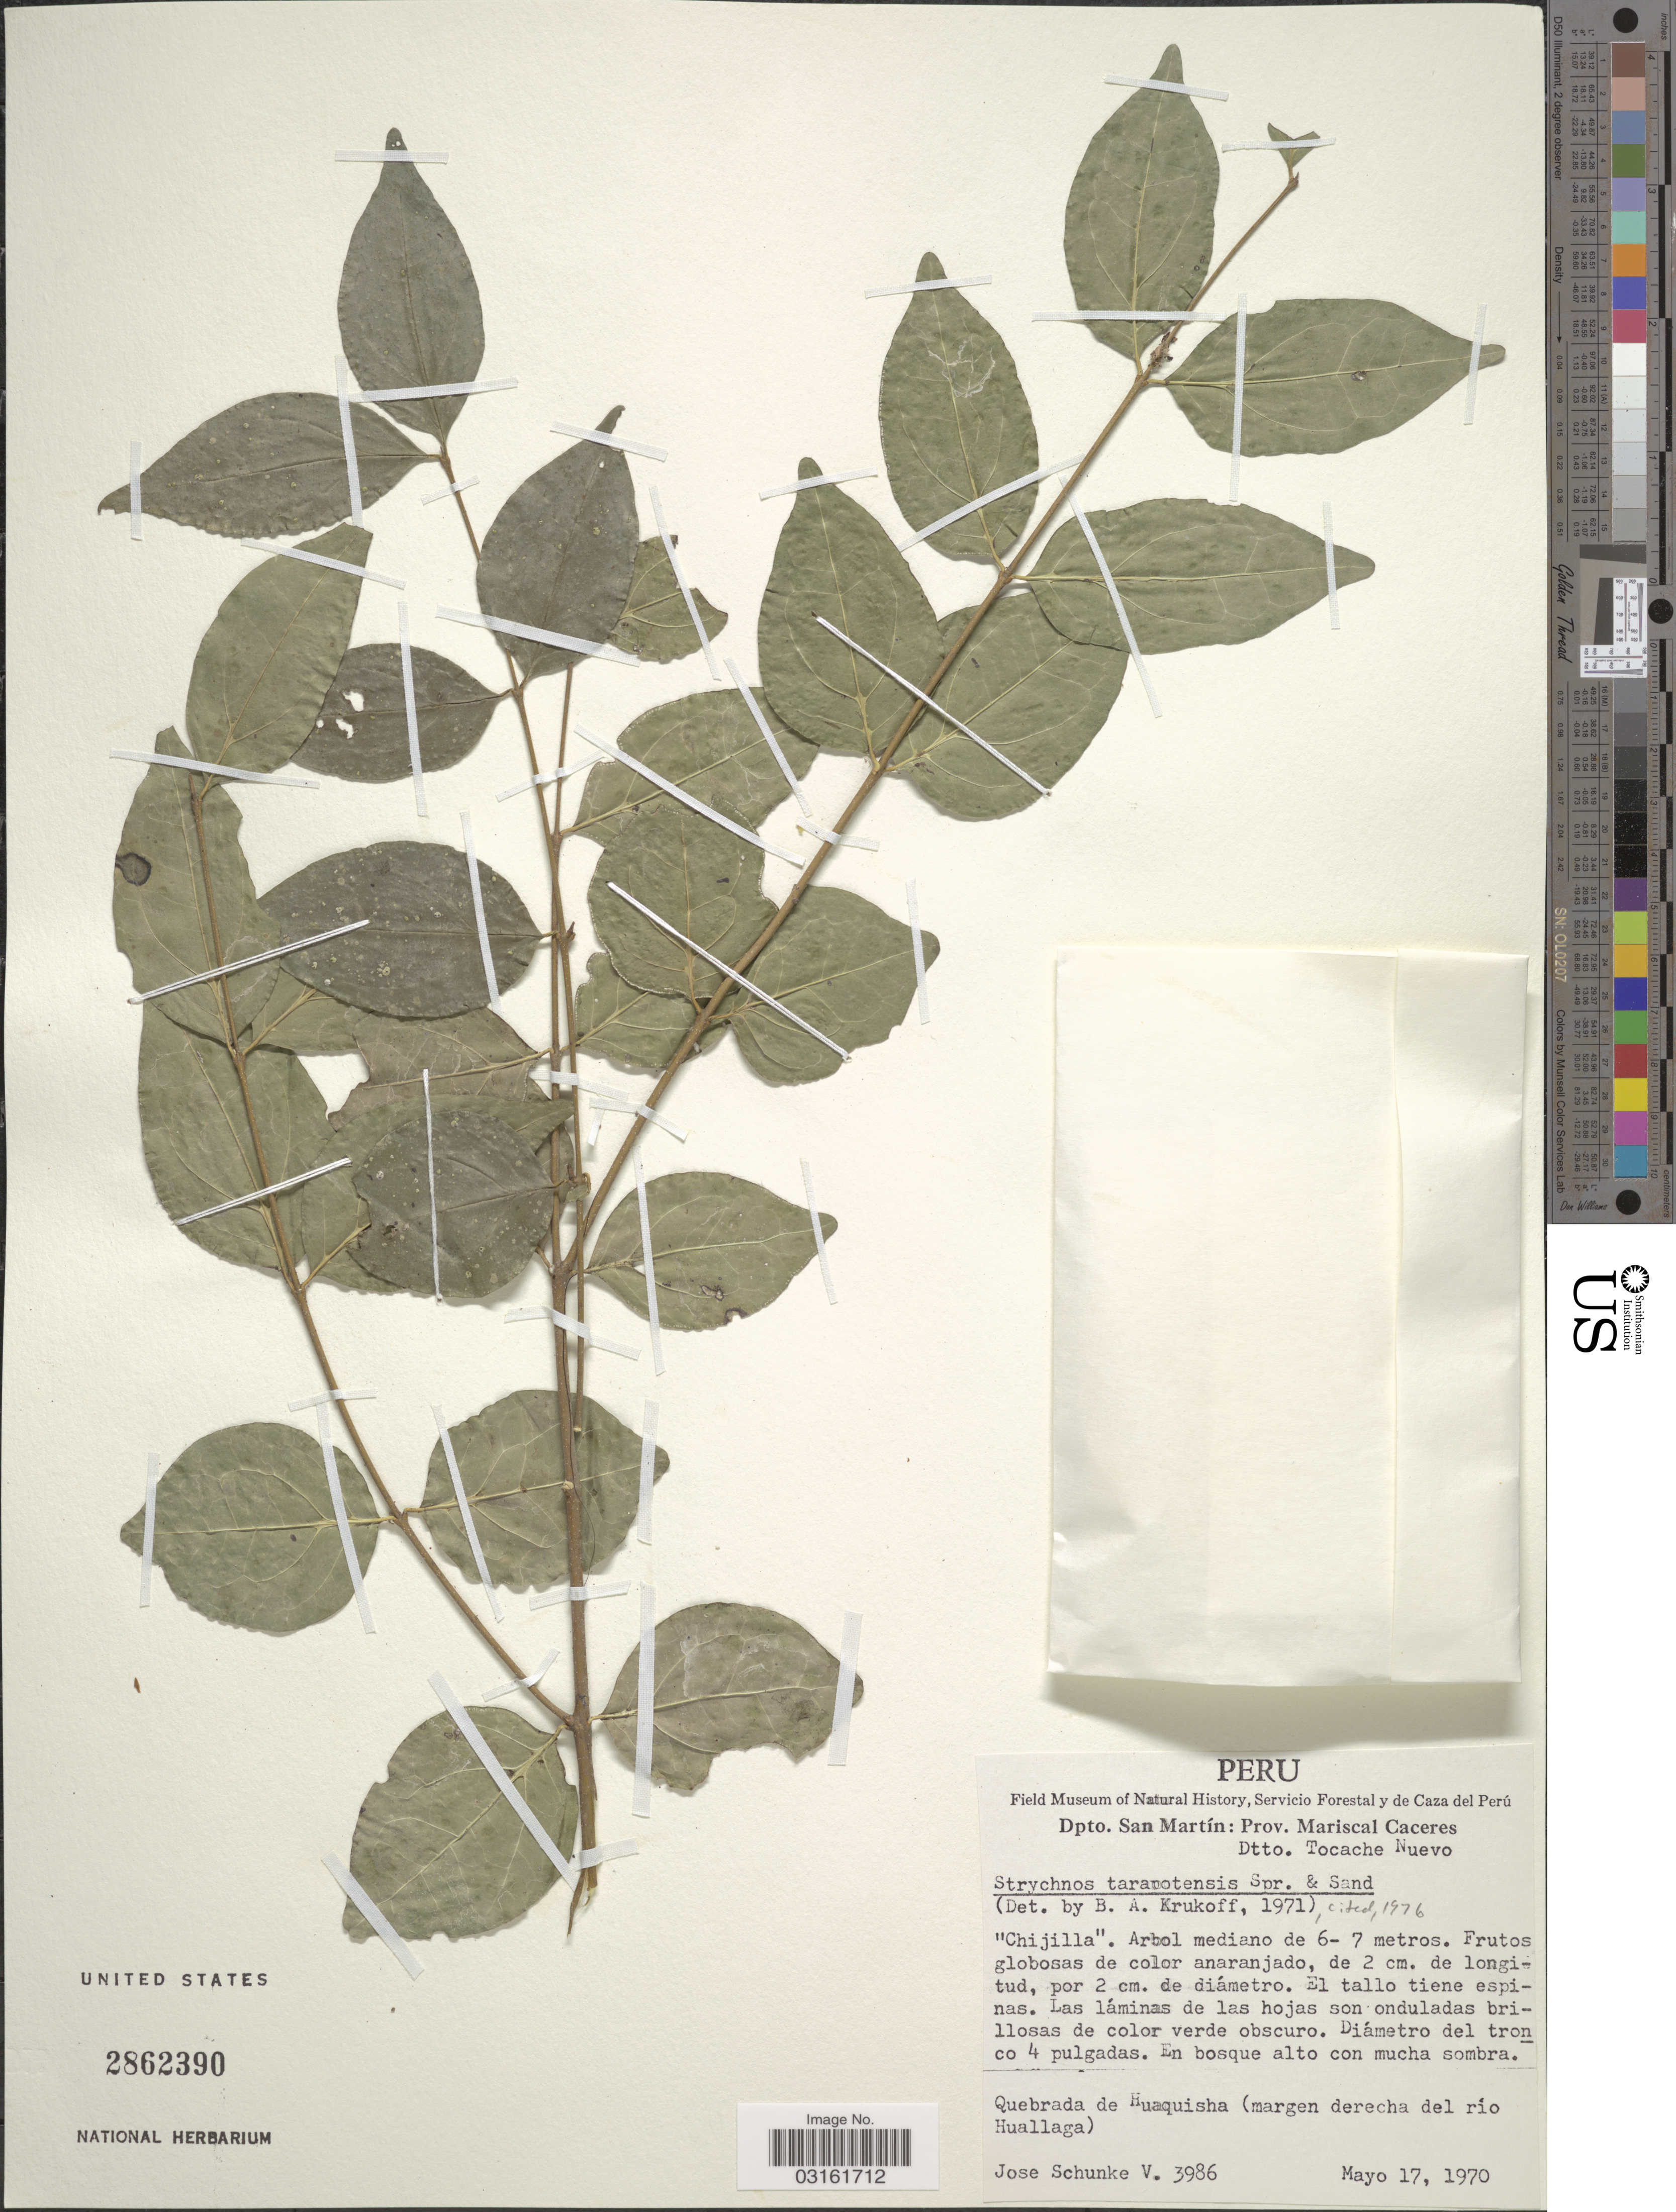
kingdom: Plantae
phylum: Tracheophyta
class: Magnoliopsida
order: Gentianales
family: Loganiaceae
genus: Strychnos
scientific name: Strychnos tarapotensis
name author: Sprague & Sandwith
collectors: J. Schunke Vigo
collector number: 3986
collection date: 1970-05-17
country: Peru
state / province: San Martín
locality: Dpto. San Martín: Prov. Mariscal Caceres. Dtto. Tocache Nuevo. Quebrada de Huaquisha (margen derecha del río Huallaga).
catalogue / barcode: US 2862390